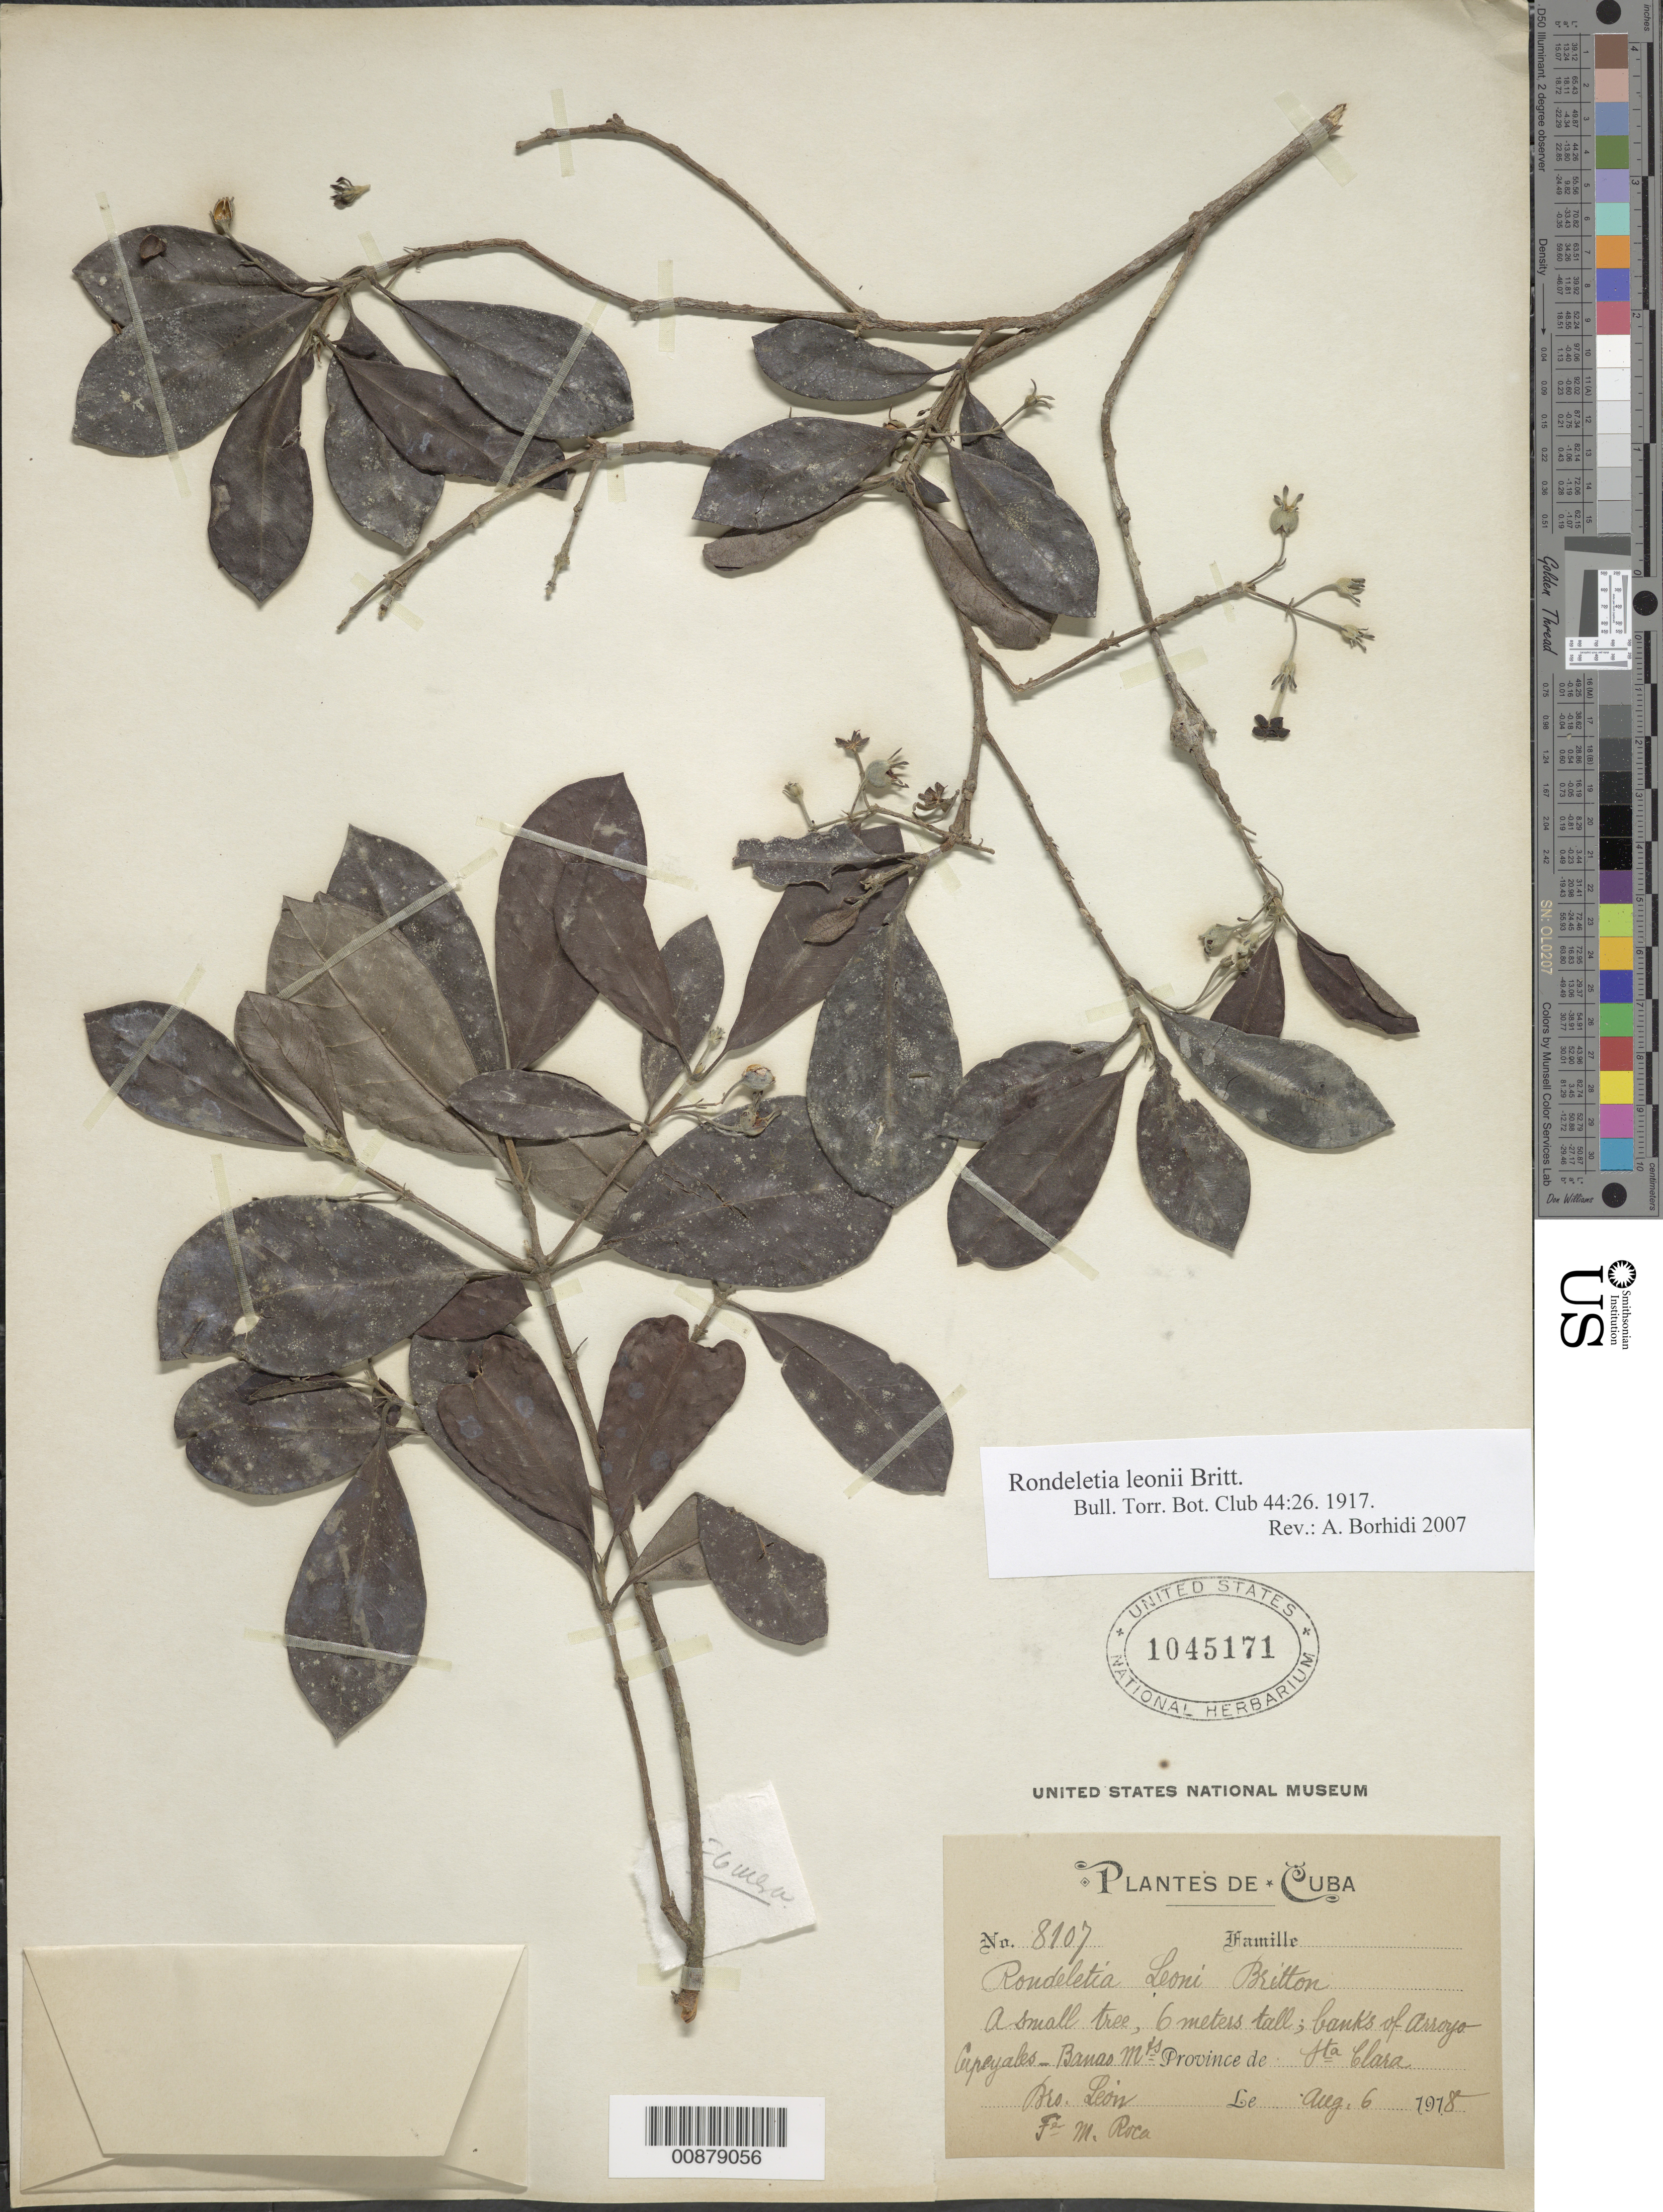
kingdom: Plantae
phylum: Tracheophyta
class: Magnoliopsida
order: Gentianales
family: Rubiaceae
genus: Rondeletia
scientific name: Rondeletia leonii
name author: Britton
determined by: Borhidi, Attila L.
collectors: Bro. León & M. Roca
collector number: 8107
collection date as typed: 06 Aug 1918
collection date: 1918-08-06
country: Cuba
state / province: Santa Clara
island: Cuba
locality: banks of Arroyo Cupeyales, Banao Mts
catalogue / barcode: US 1045171